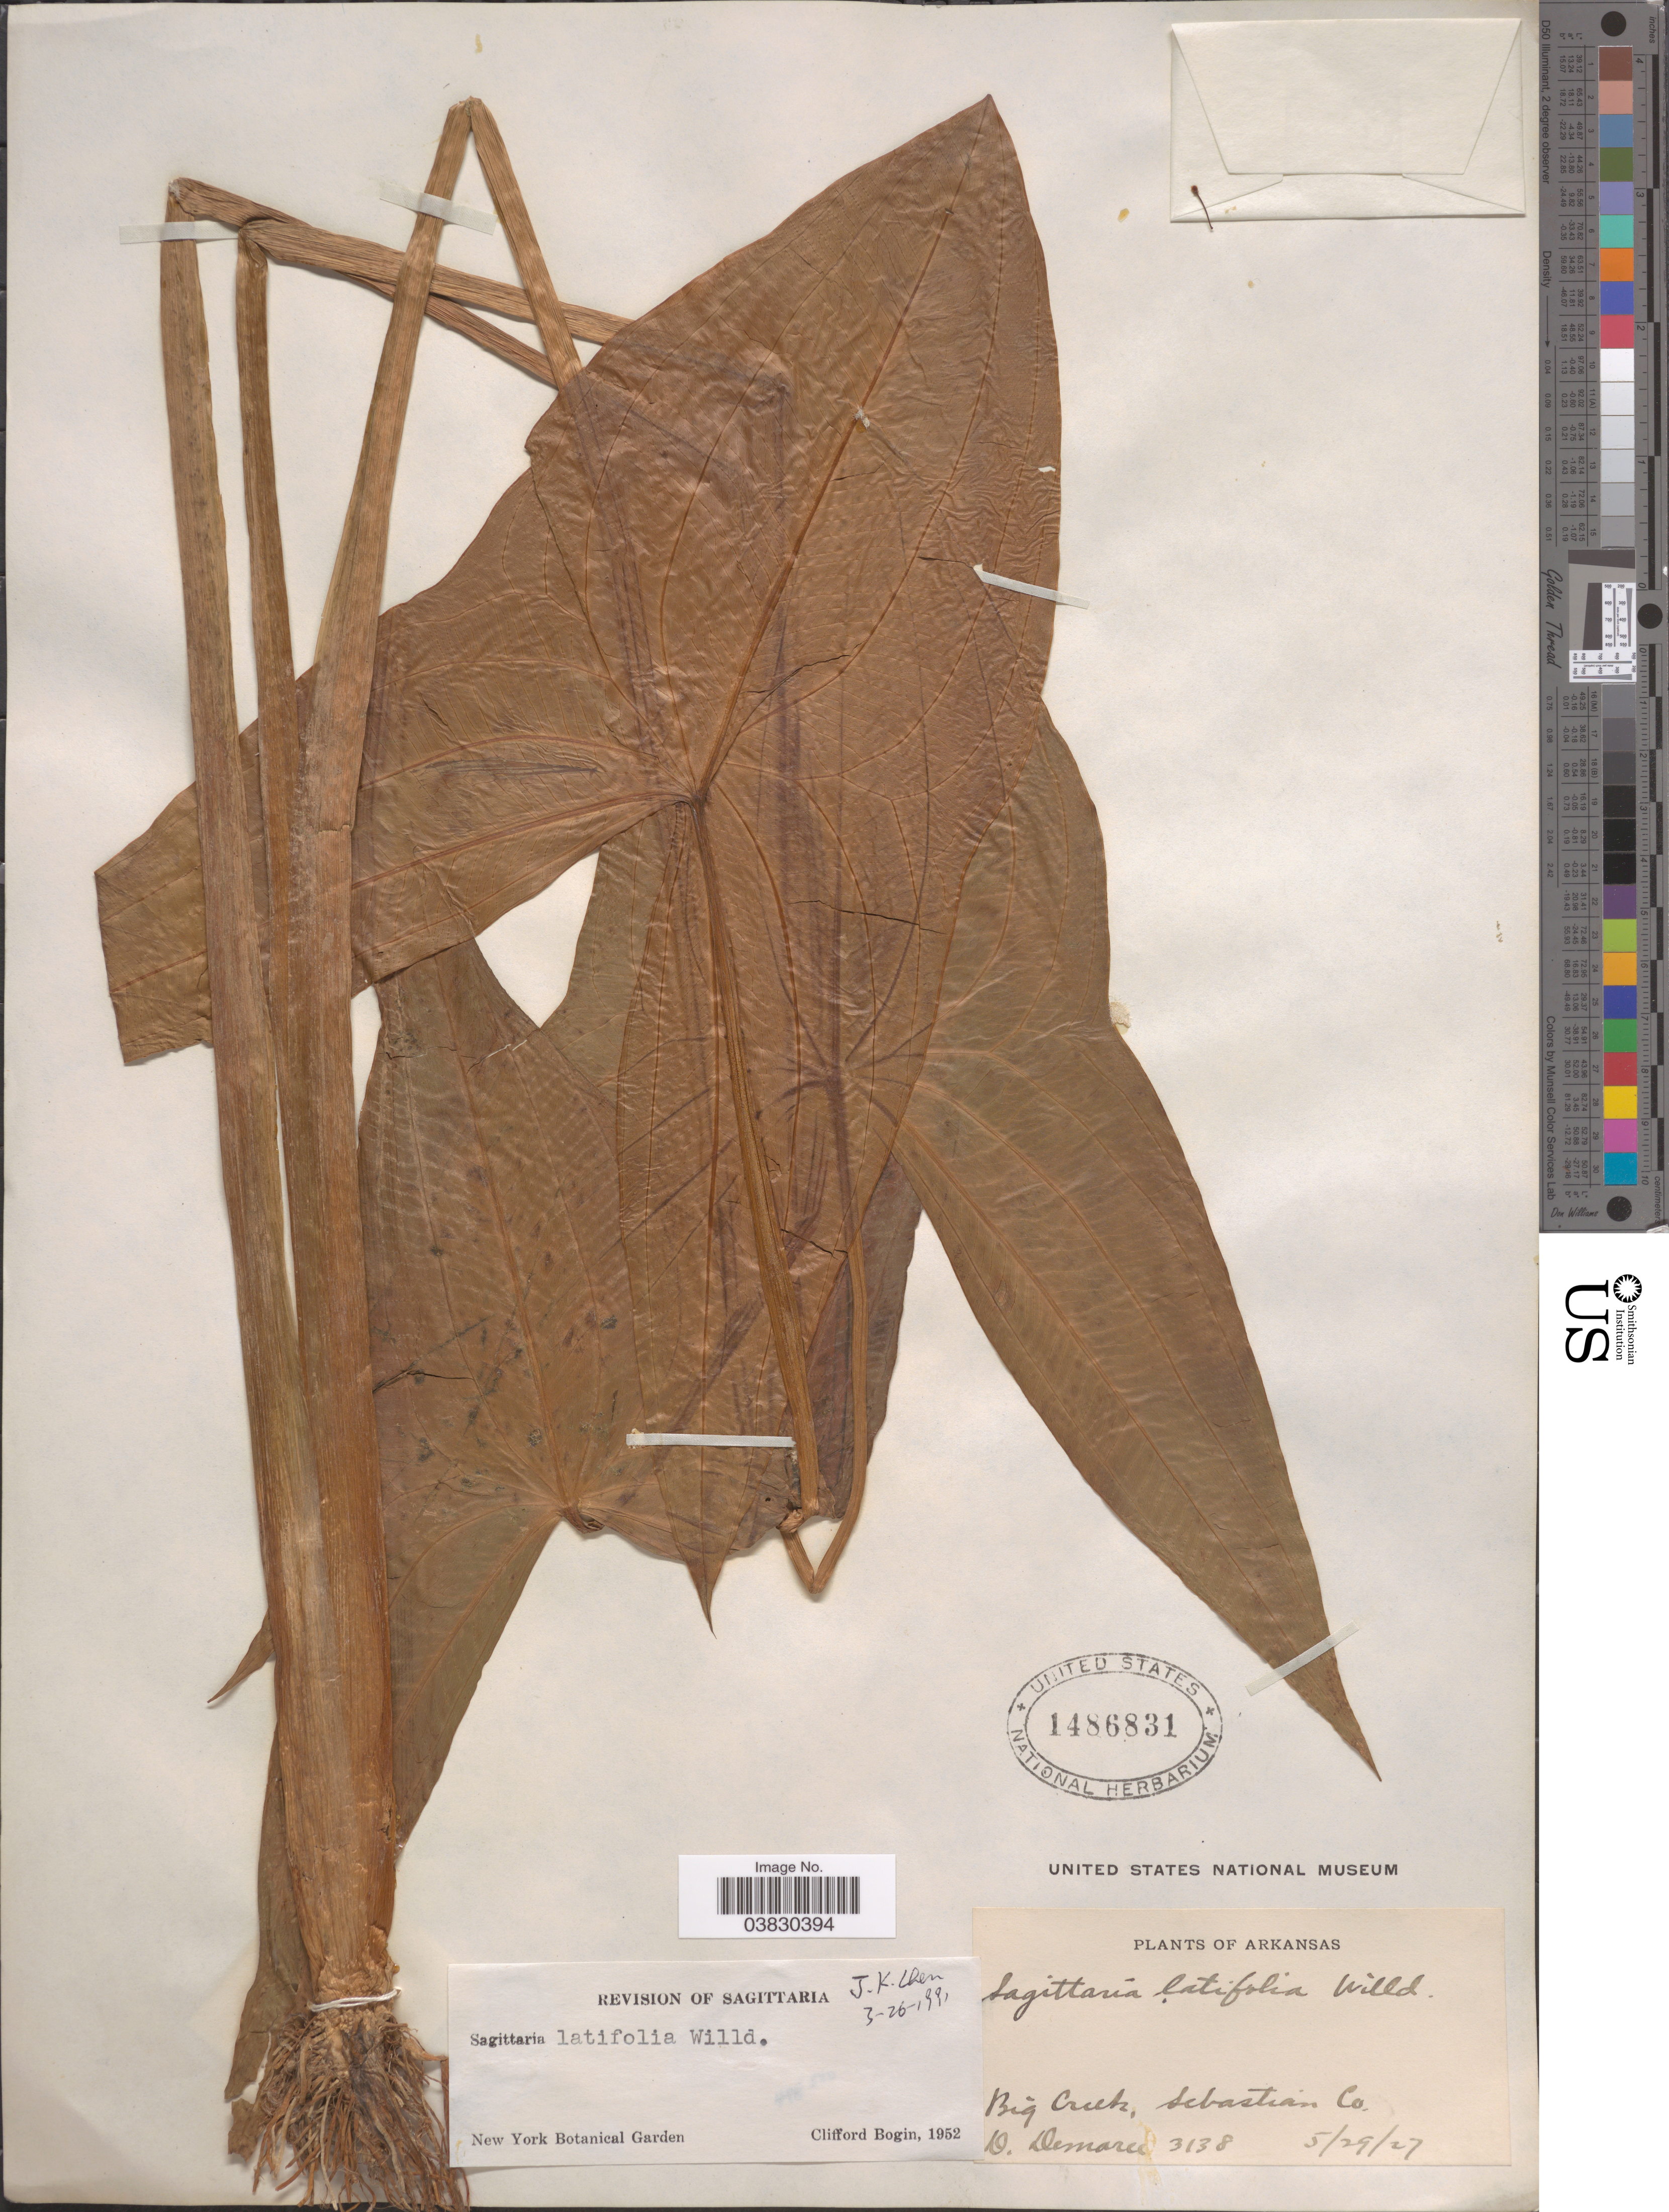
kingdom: Plantae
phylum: Tracheophyta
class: Liliopsida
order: Alismatales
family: Alismataceae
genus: Sagittaria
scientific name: Sagittaria variabilis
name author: Englem. ex A. Gray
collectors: D. Demaree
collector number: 3138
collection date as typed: Transcribed d/m/y: 29/5/27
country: United States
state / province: Arkansas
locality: Big Creek, Sebastian Co.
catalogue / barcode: US 1486831